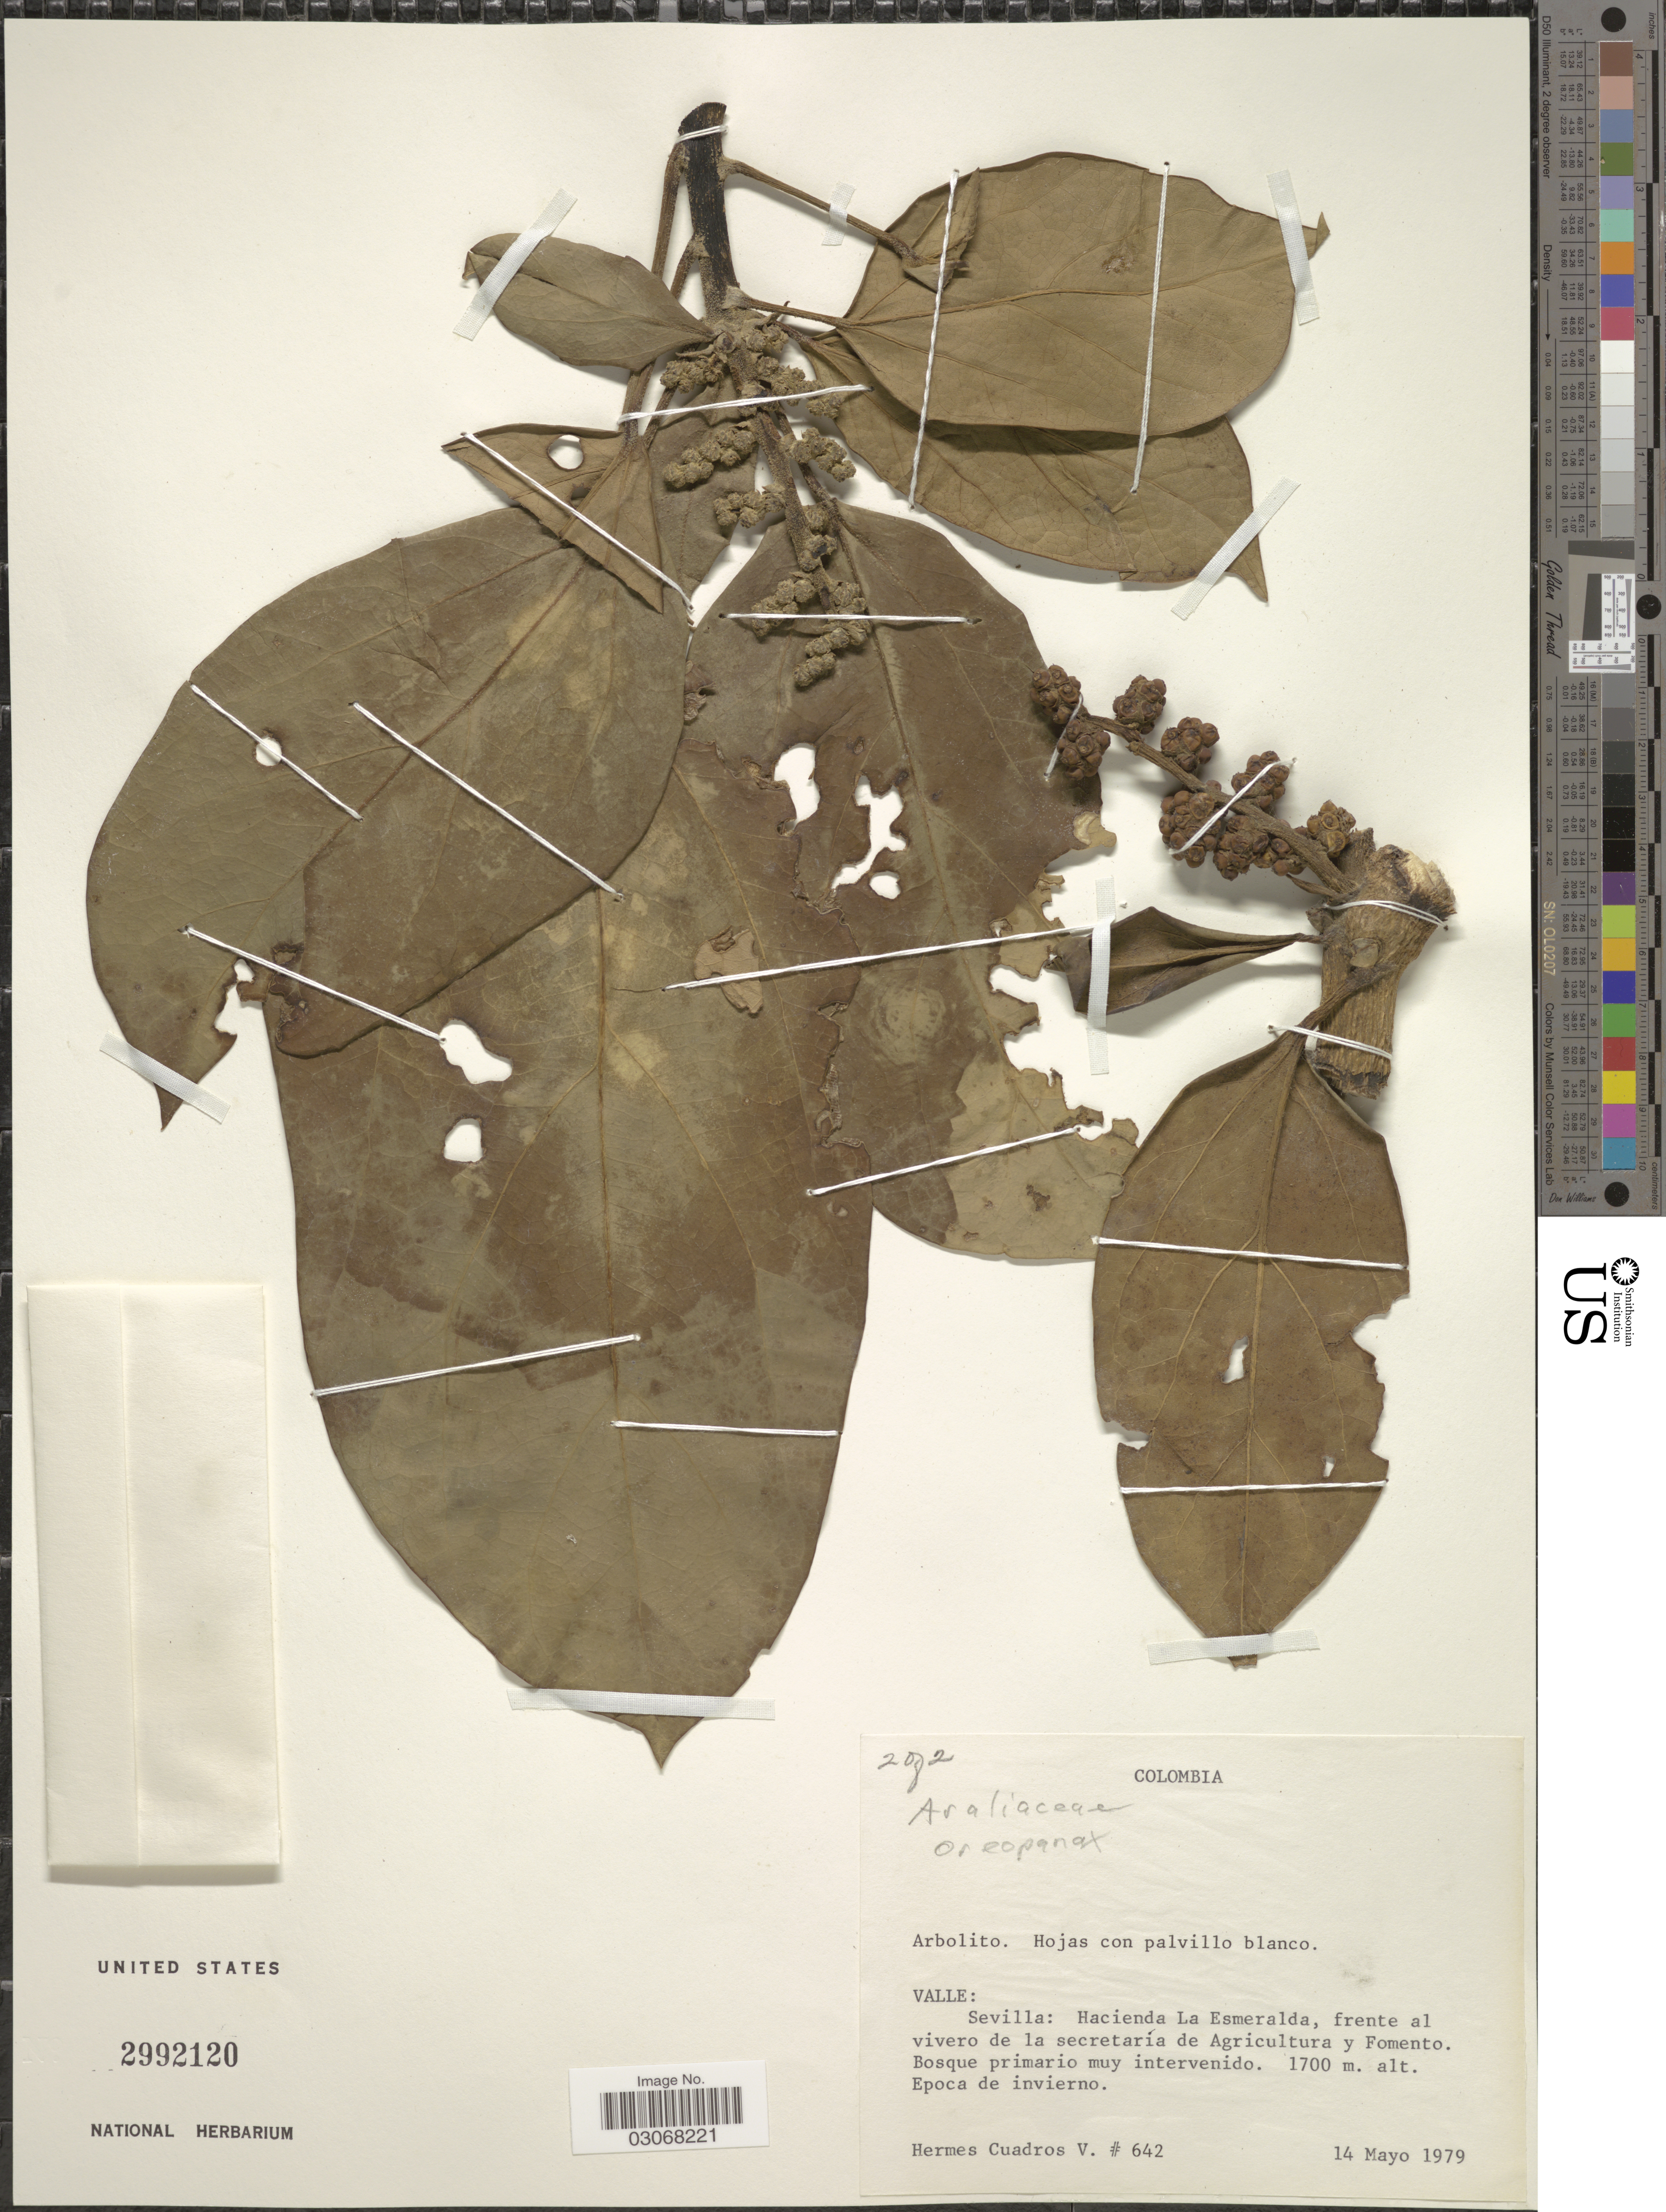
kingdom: Plantae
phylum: Tracheophyta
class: Magnoliopsida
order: Apiales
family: Araliaceae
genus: Oreopanax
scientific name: Oreopanax sp.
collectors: H. Cuadros V.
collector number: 642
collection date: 1979-05-14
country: Colombia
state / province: Valle del Cauca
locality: Valle: Sevilla: Hacienda La Esmeralda, frente al vivero de la secretaría de Agricultura y Fomento.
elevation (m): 1700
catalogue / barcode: US 2992120